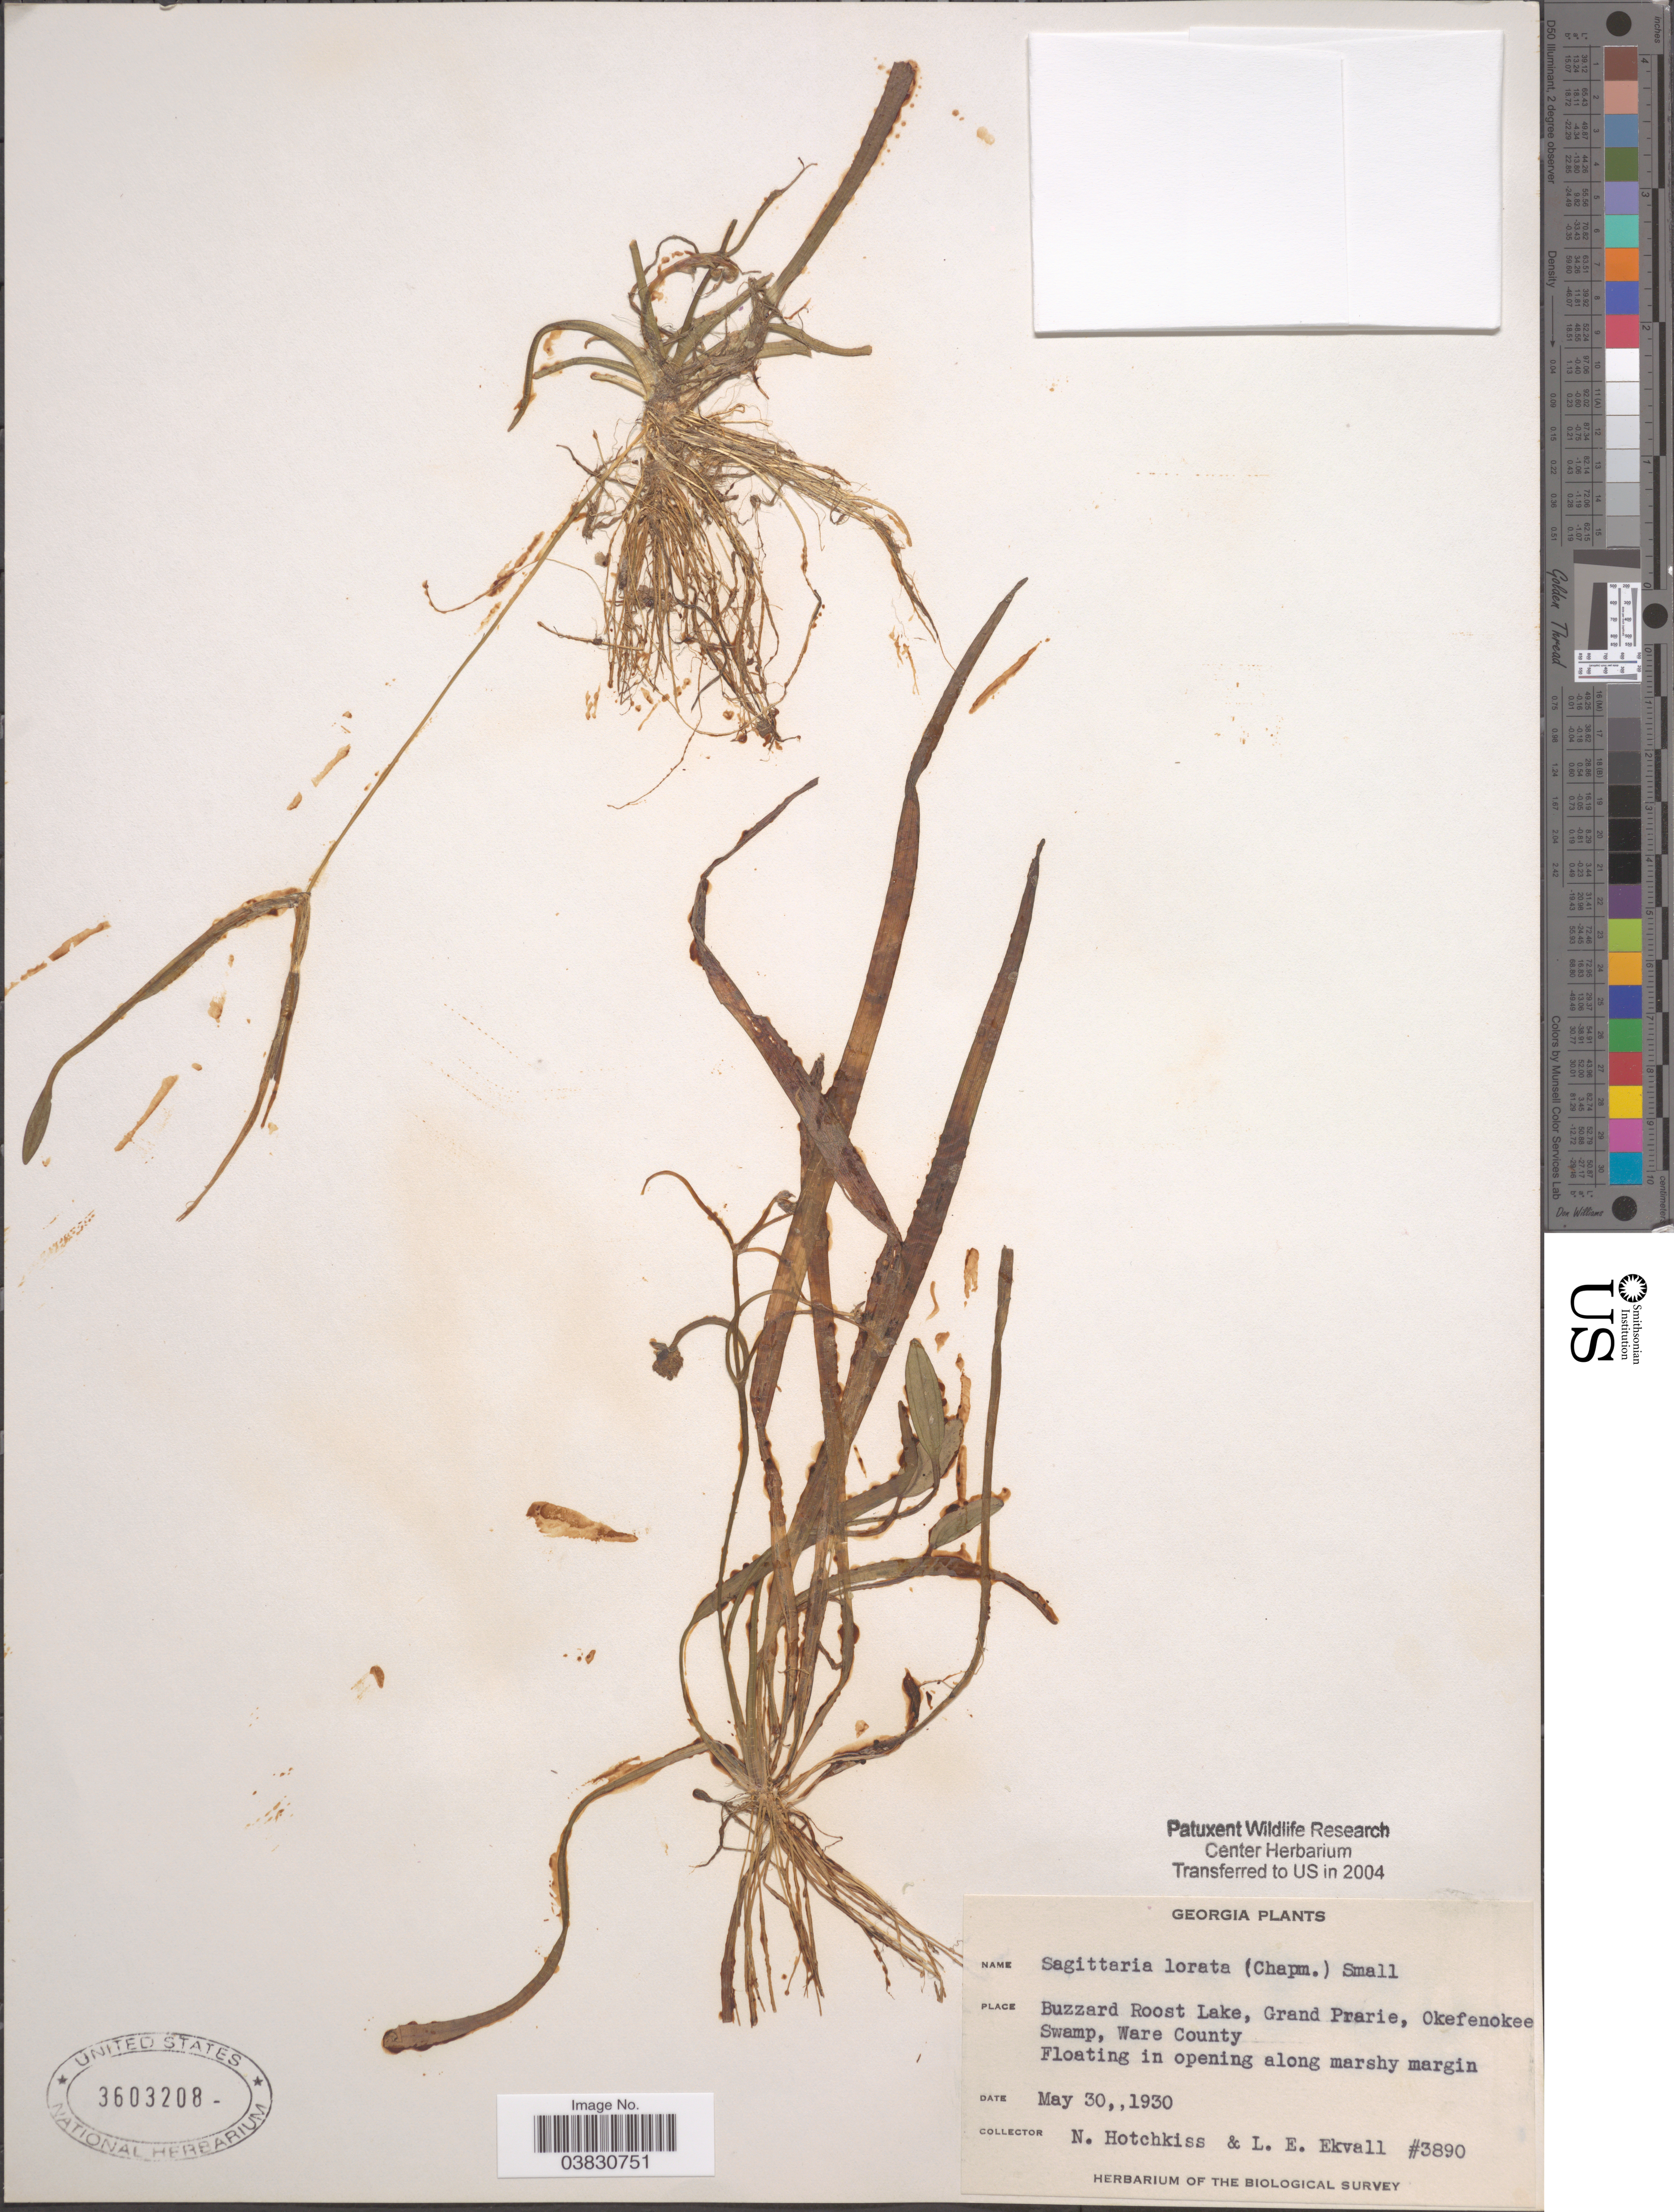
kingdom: Plantae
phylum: Tracheophyta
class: Liliopsida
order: Alismatales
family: Alismataceae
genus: Sagittaria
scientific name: Sagittaria subulata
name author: (L.) Buchenau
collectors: N. Hotchkiss & L. Ekvall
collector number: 3890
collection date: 1930-05-30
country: United States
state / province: Georgia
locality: Buzzard Roost Lake, Grand Prairie, Okefenokee Swamp, Ware County.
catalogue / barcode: US 3603208